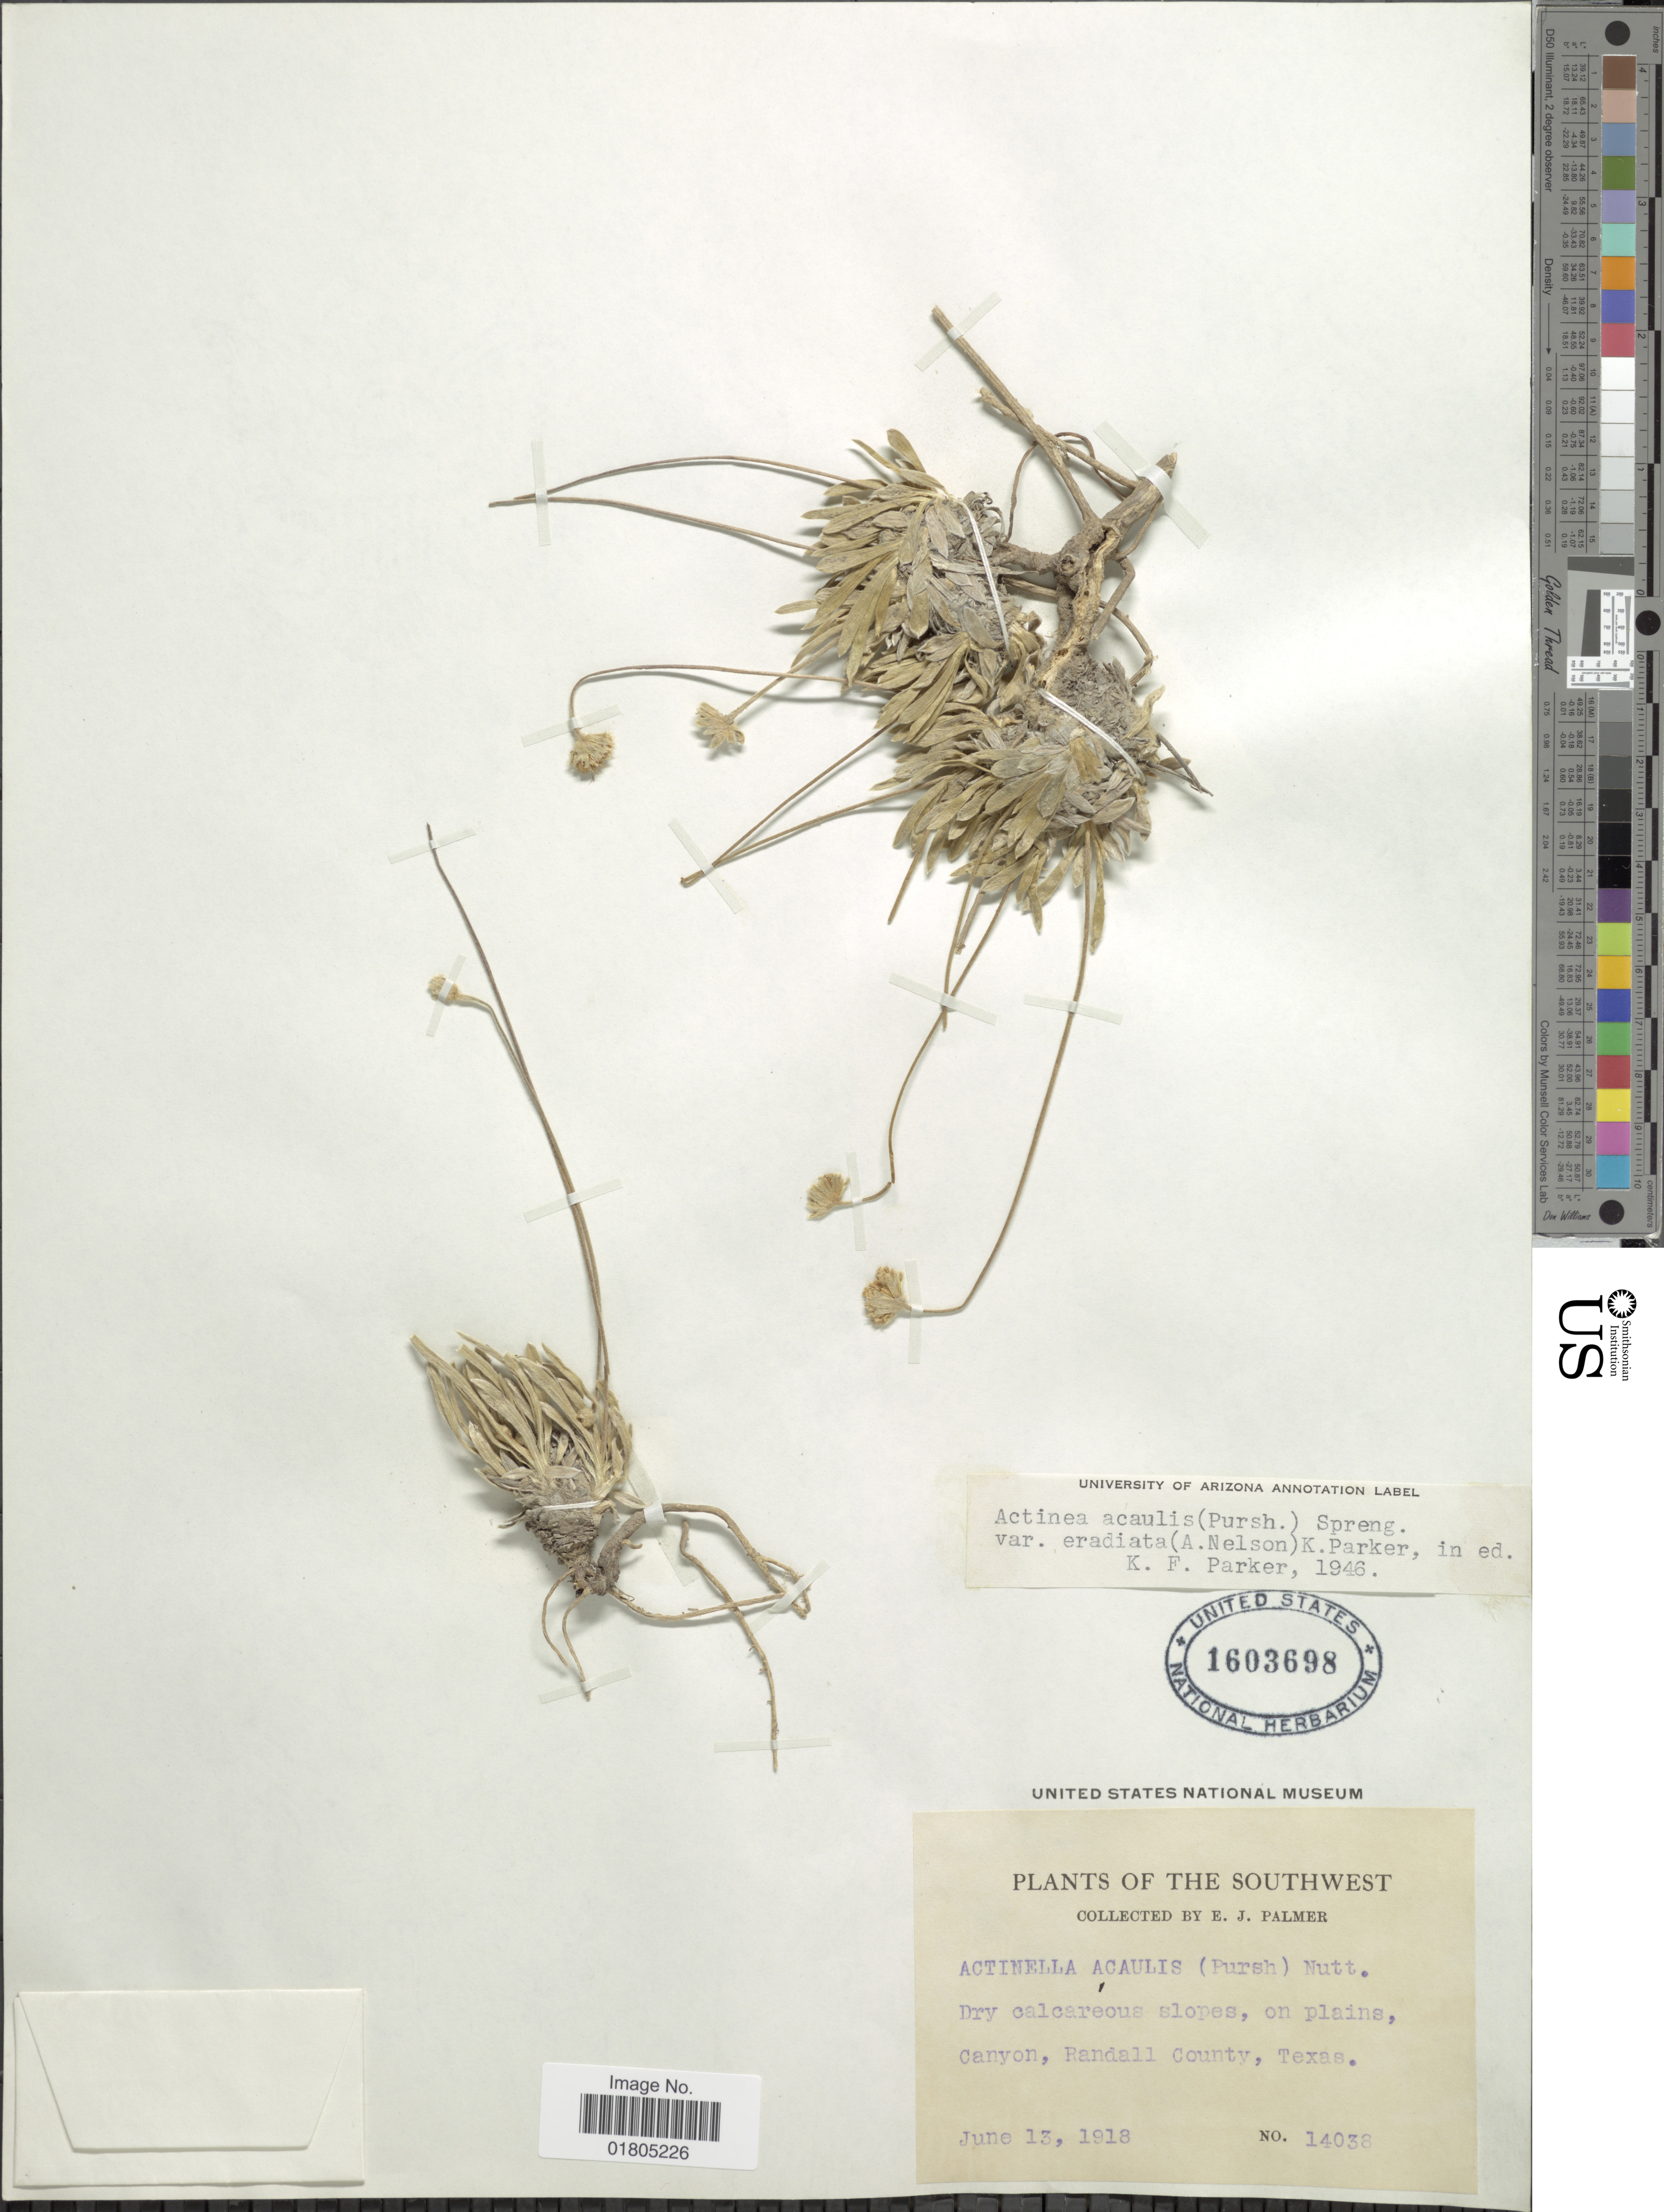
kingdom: Plantae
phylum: Tracheophyta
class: Magnoliopsida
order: Asterales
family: Asteraceae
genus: Actinea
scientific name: Actinea acaulis var. eradiata ( indet)?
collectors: E. J. Palmer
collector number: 14038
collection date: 1918-06-13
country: United States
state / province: Texas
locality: The Southwest, Canyon, Randall County, Texas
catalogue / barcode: US 1603698